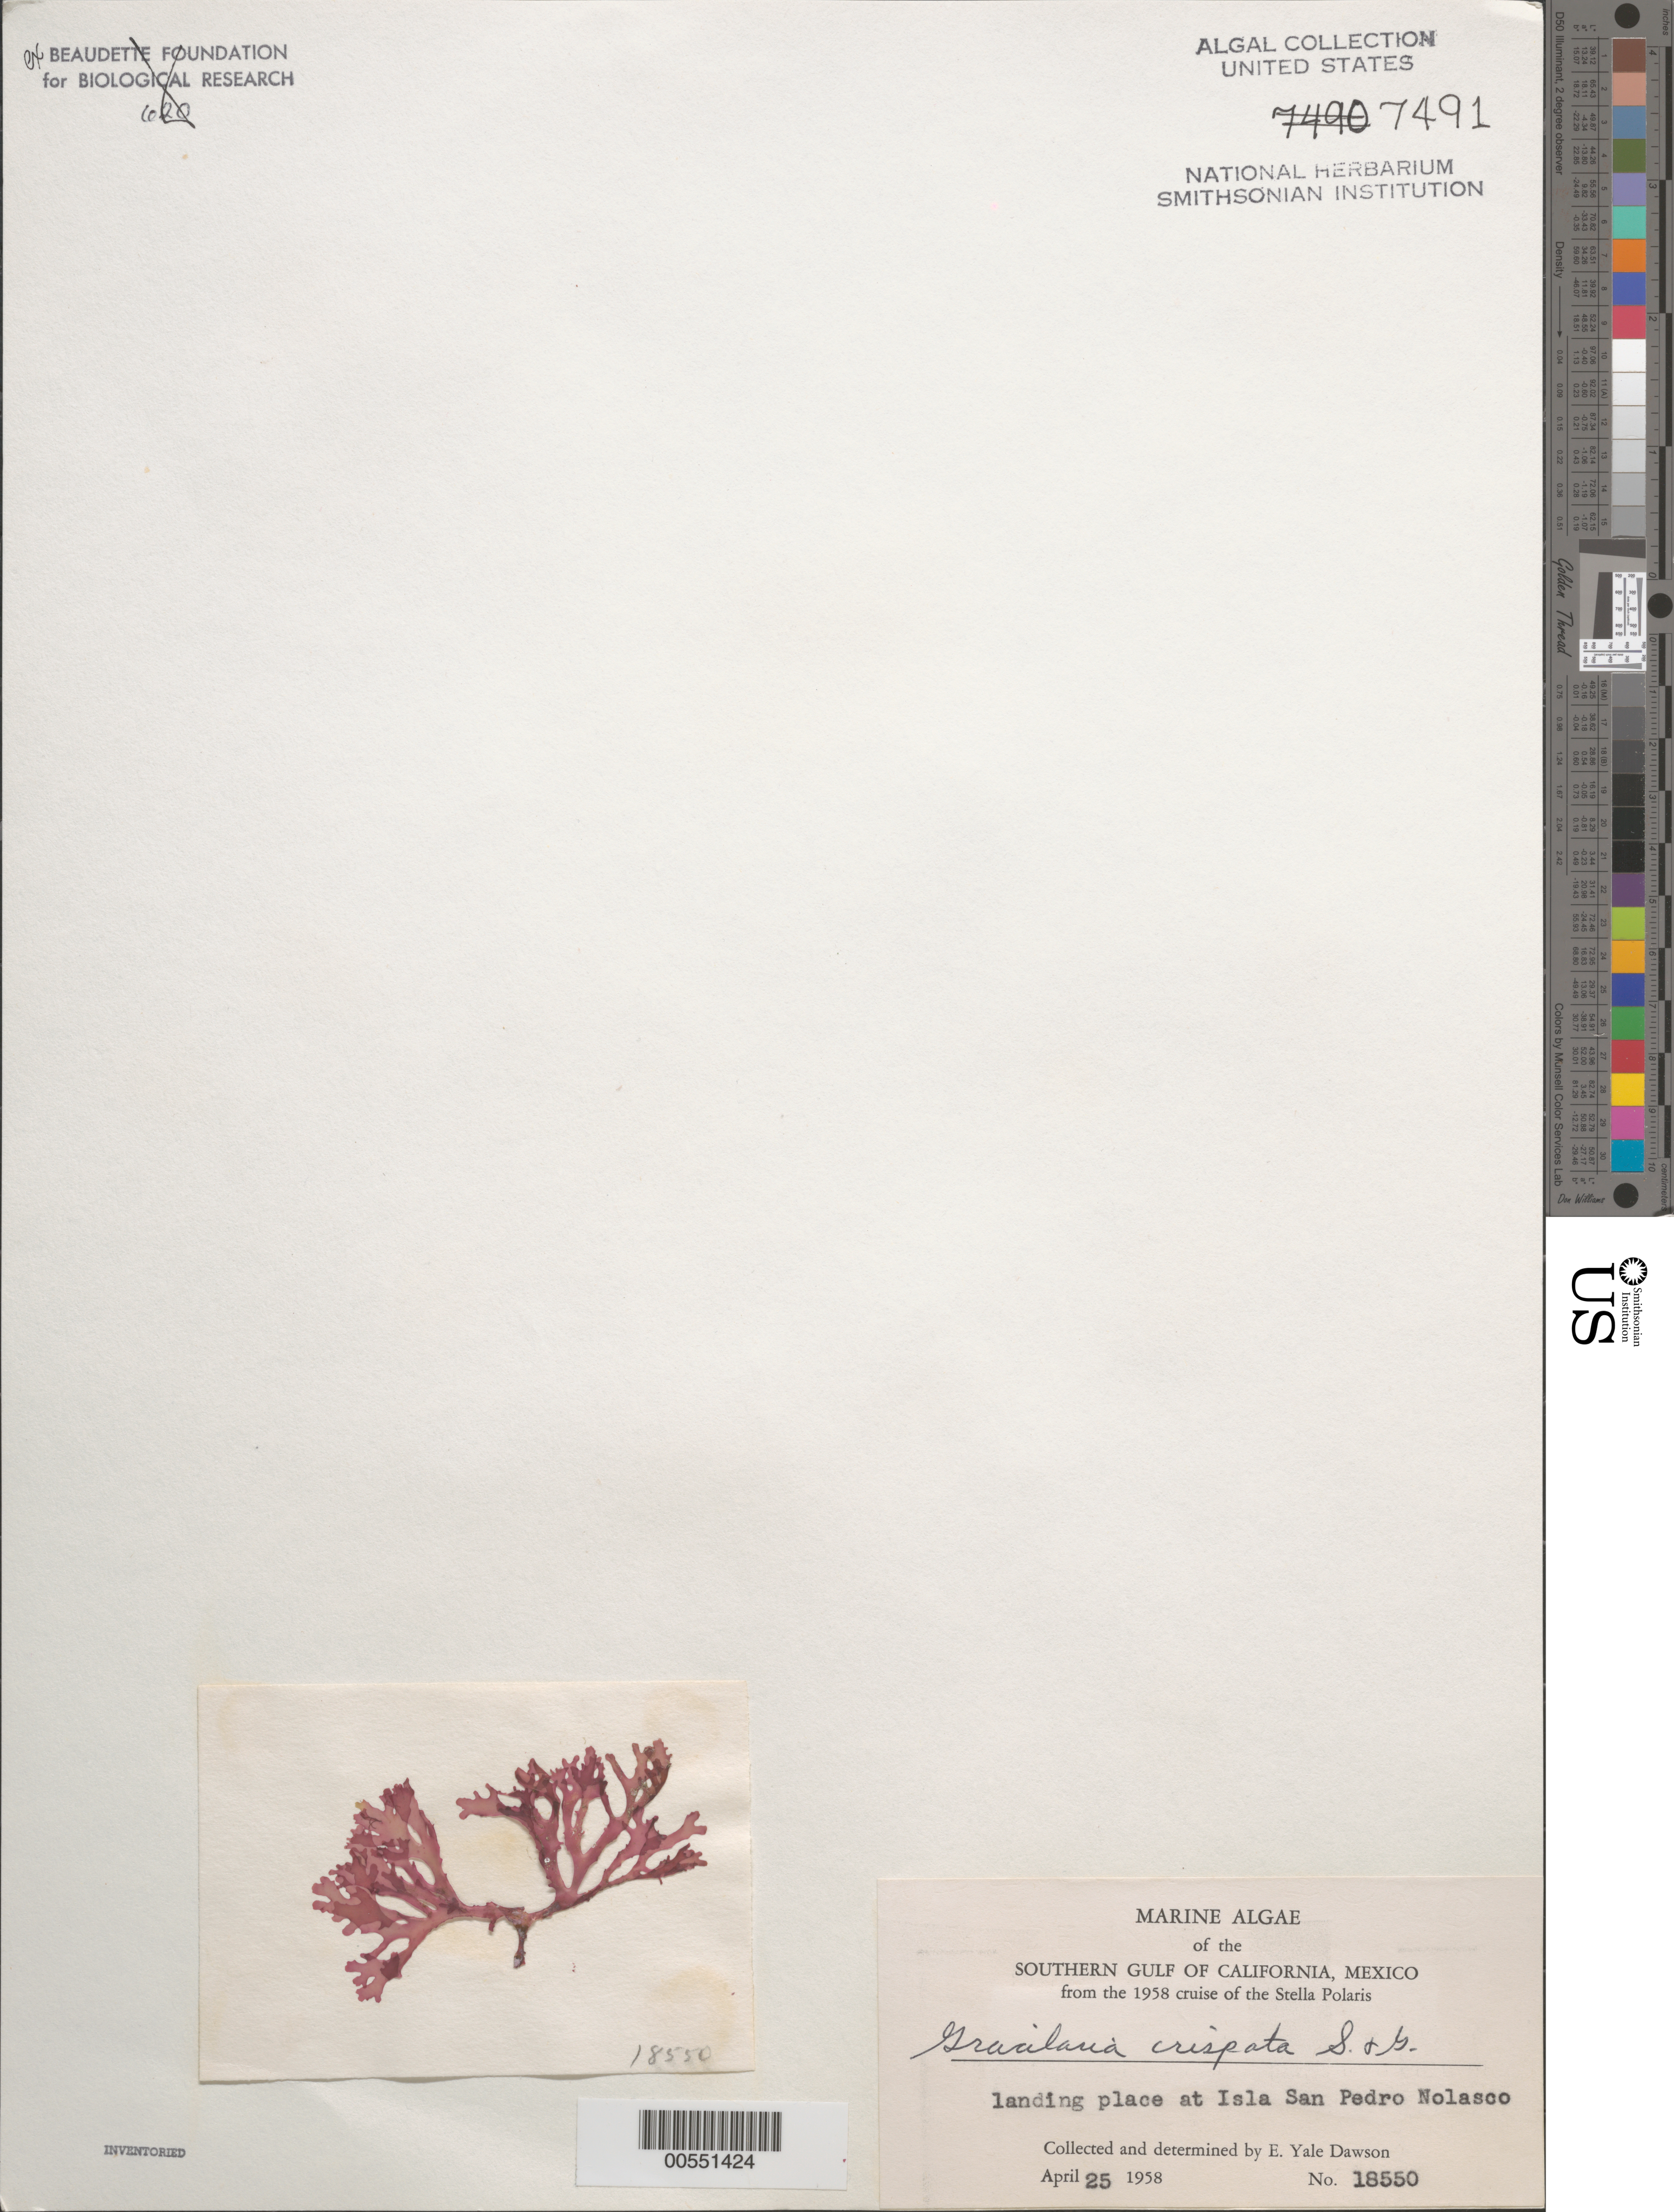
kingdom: Plantae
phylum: Rhodophyta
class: Florideophyceae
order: Gracilariales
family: Gracilariaceae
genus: Gracilaria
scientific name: Gracilaria crispata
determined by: Dawson, E. Y.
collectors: E. Y. Dawson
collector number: EYD 18550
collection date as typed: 25 Apr 1958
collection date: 1958-04-25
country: Mexico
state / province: Sonora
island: Isla San Pedro Nolasco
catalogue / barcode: US 7491